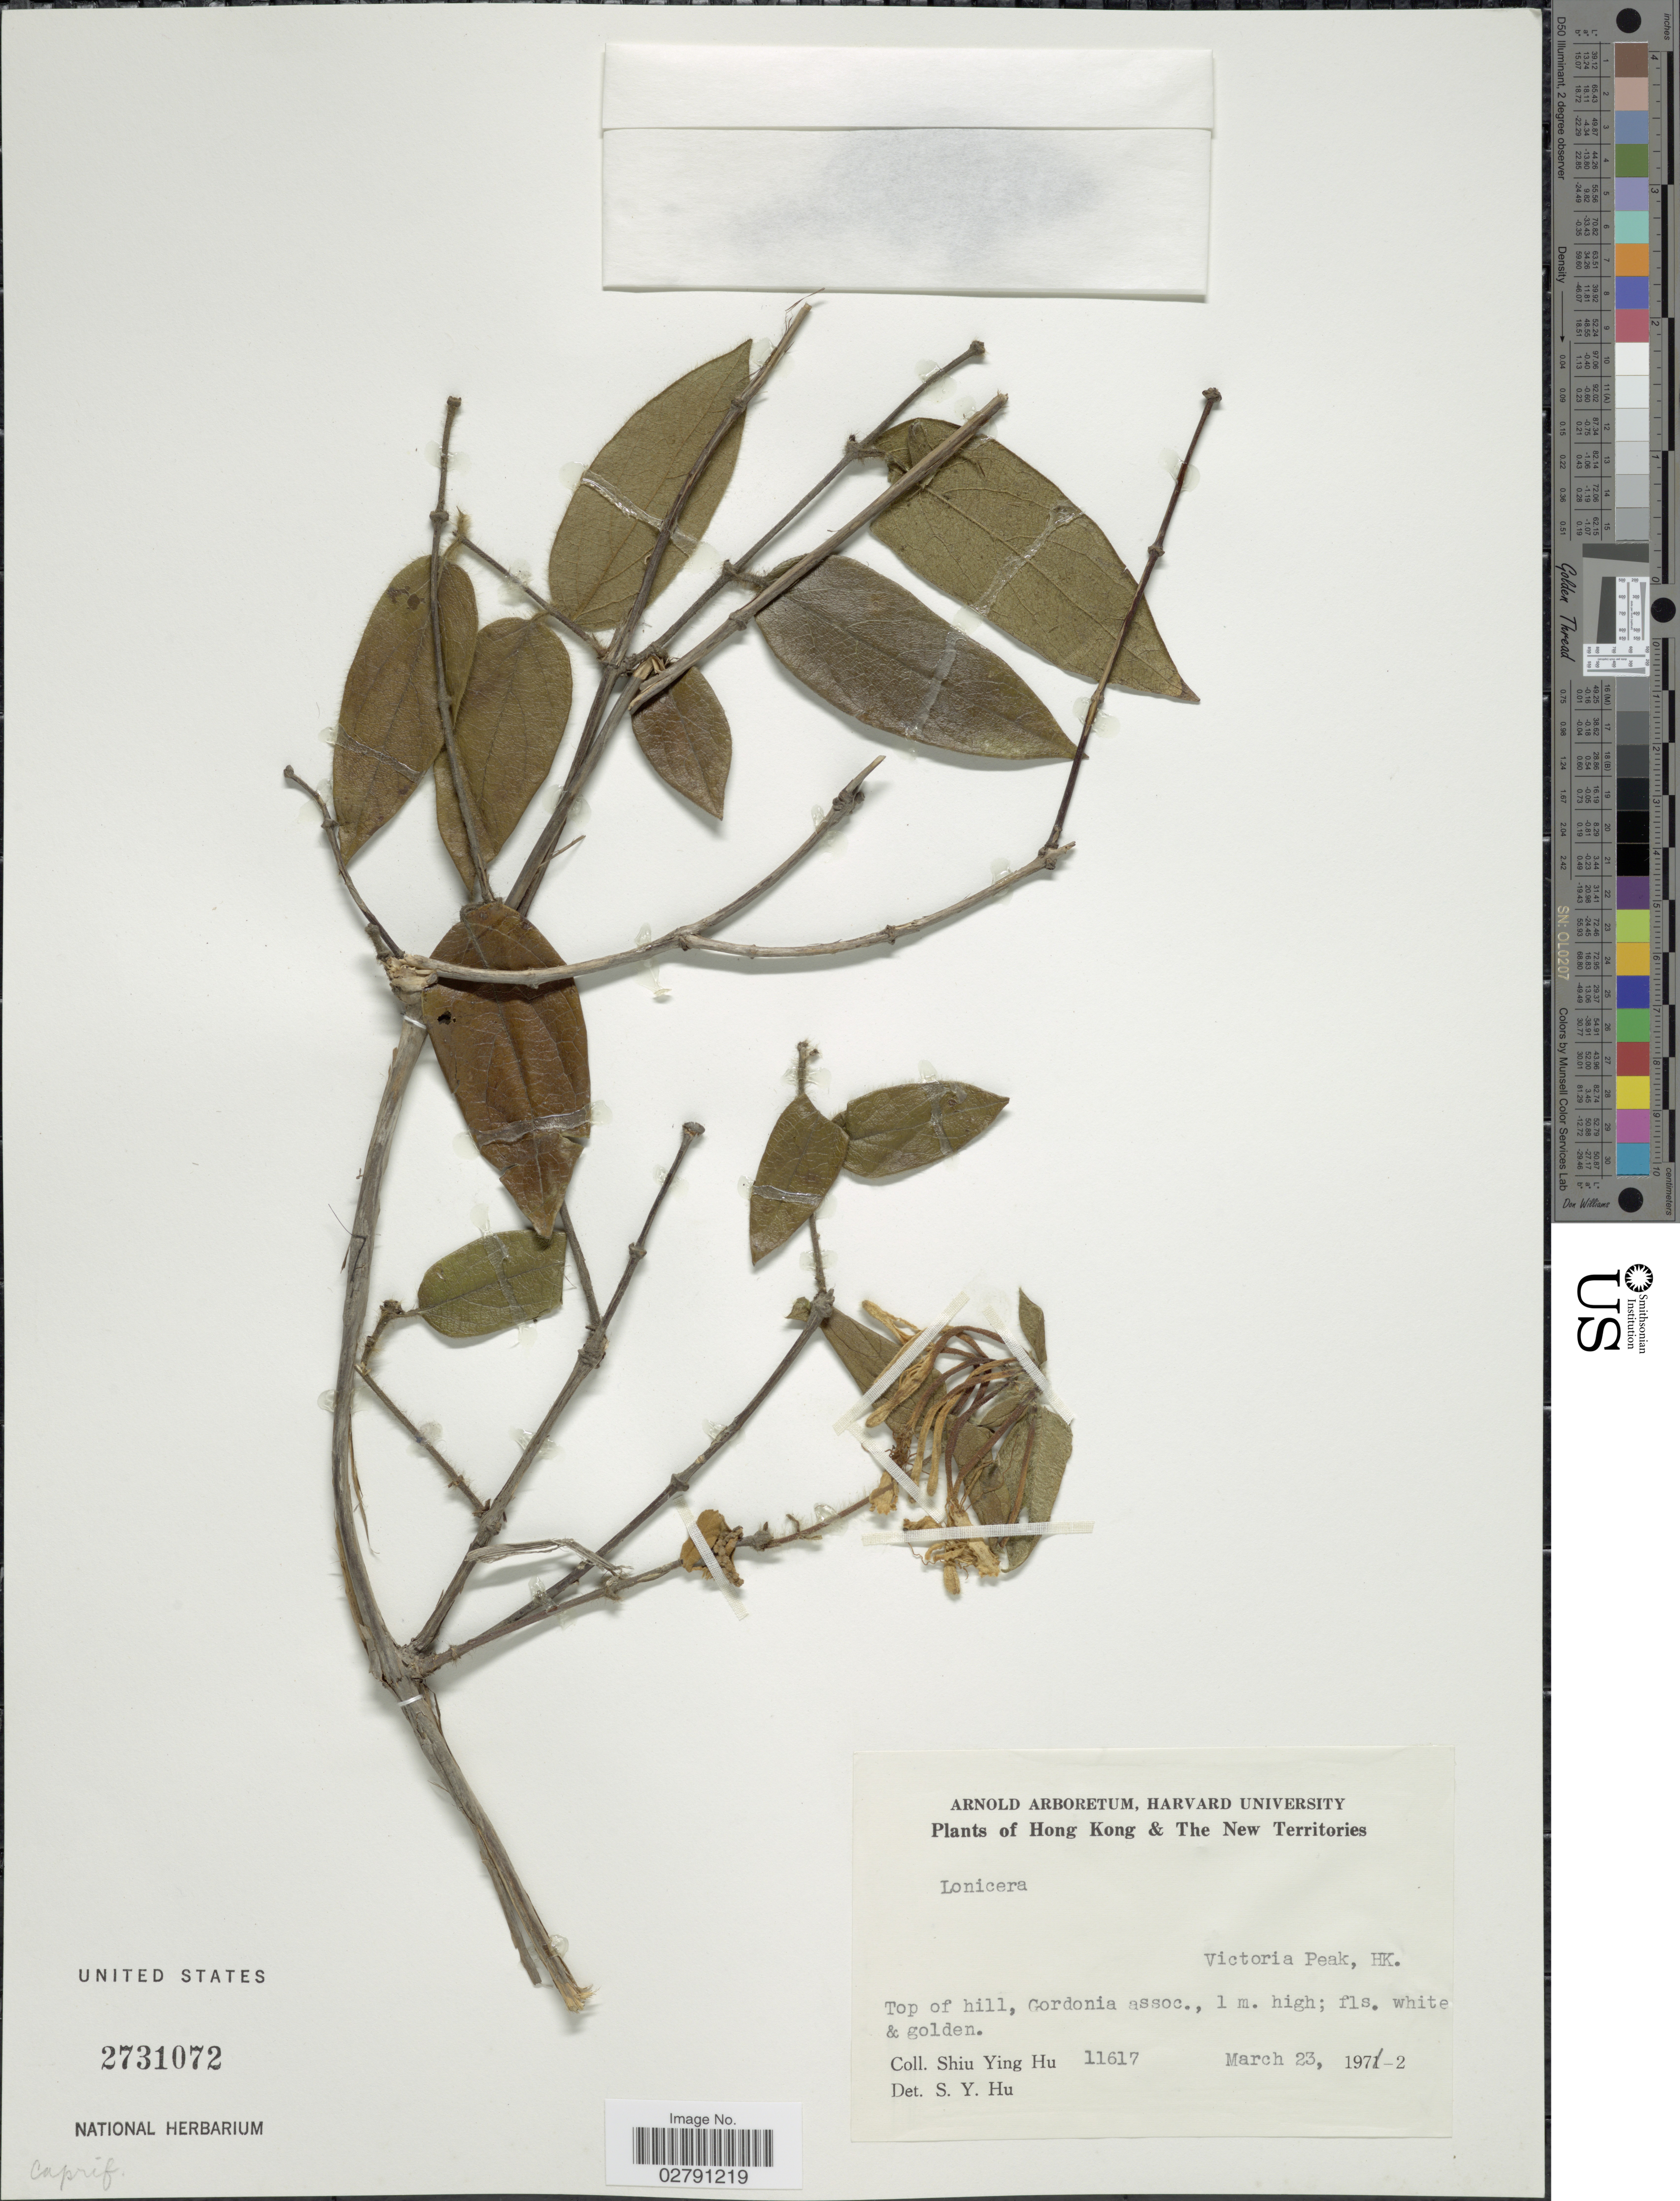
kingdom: Plantae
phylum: Tracheophyta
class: Magnoliopsida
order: Dipsacales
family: Caprifoliaceae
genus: Lonicera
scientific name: Lonicera sp.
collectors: S. Y. Hu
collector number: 11617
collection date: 1972-03-23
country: China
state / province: Hong Kong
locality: Hong Kong & The New Territories. Victoria Peak. Top of hill.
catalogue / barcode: US 2731072